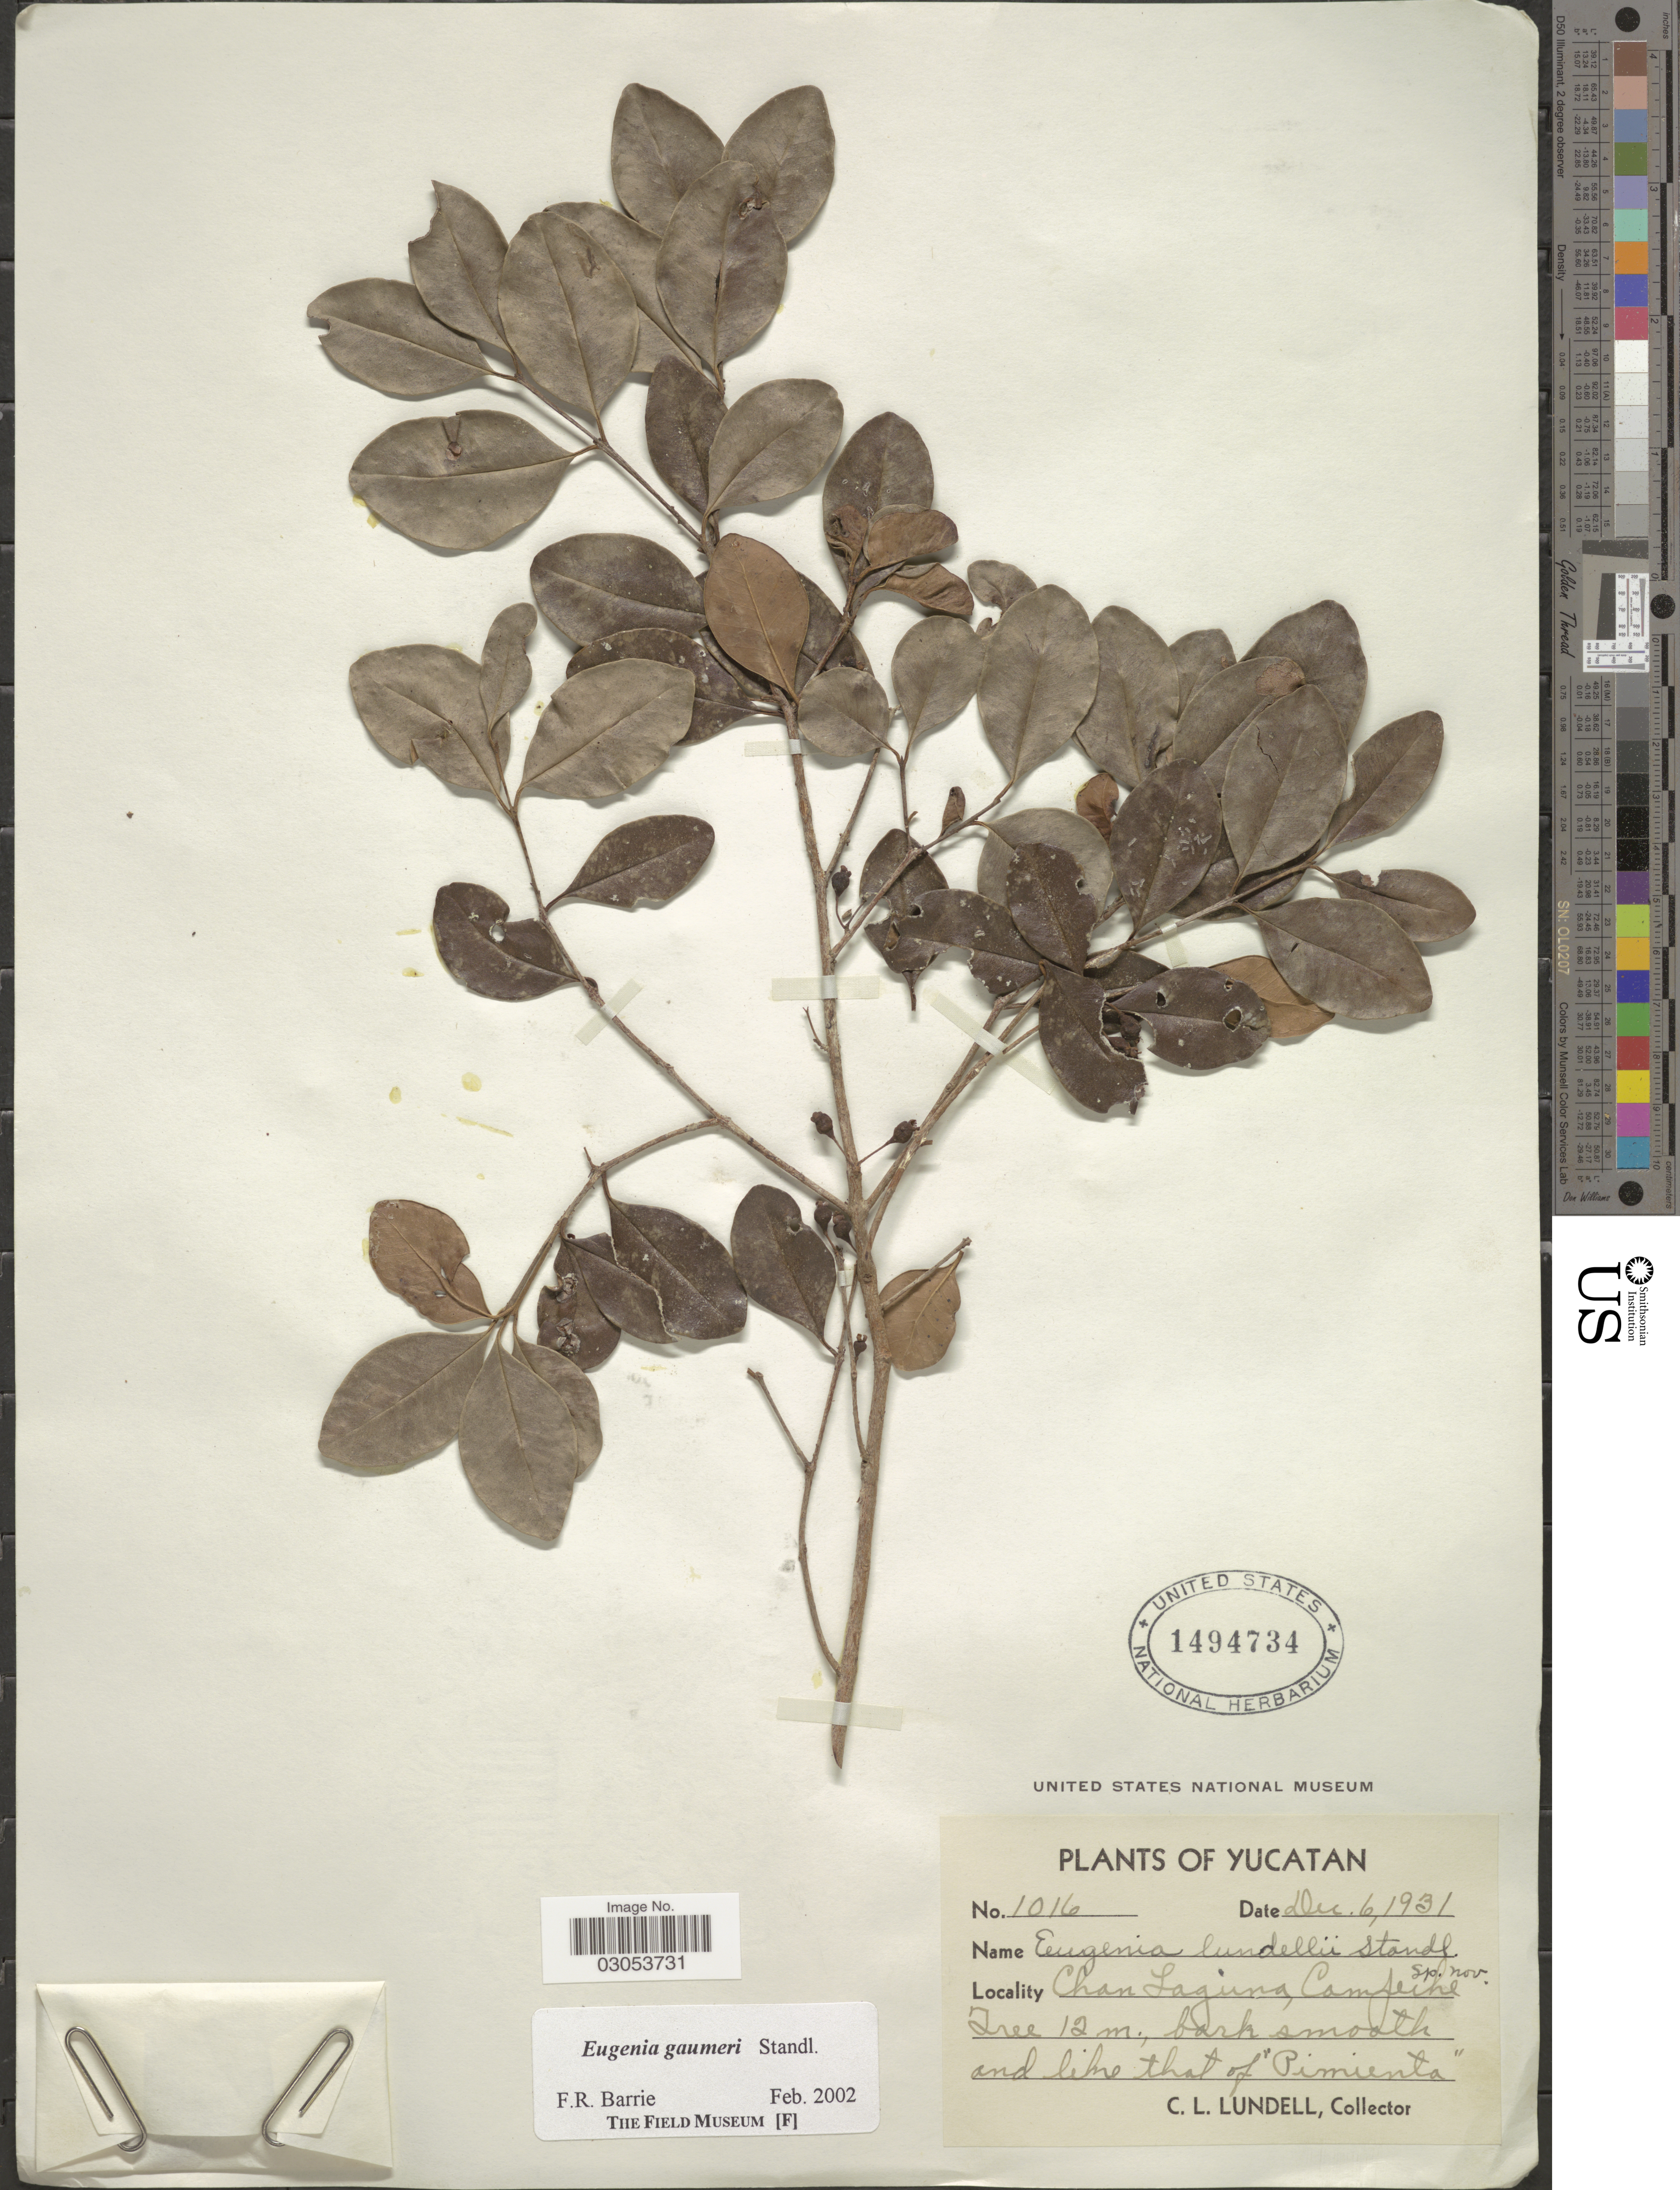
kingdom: Plantae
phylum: Tracheophyta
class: Magnoliopsida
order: Myrtales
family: Myrtaceae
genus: Eugenia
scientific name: Eugenia gaumeri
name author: Standl.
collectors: C. L. Lundell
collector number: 1016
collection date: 1931-12-06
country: Mexico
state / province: Yucatán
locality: Chan Laguna, Campeche.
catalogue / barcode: US 1494734